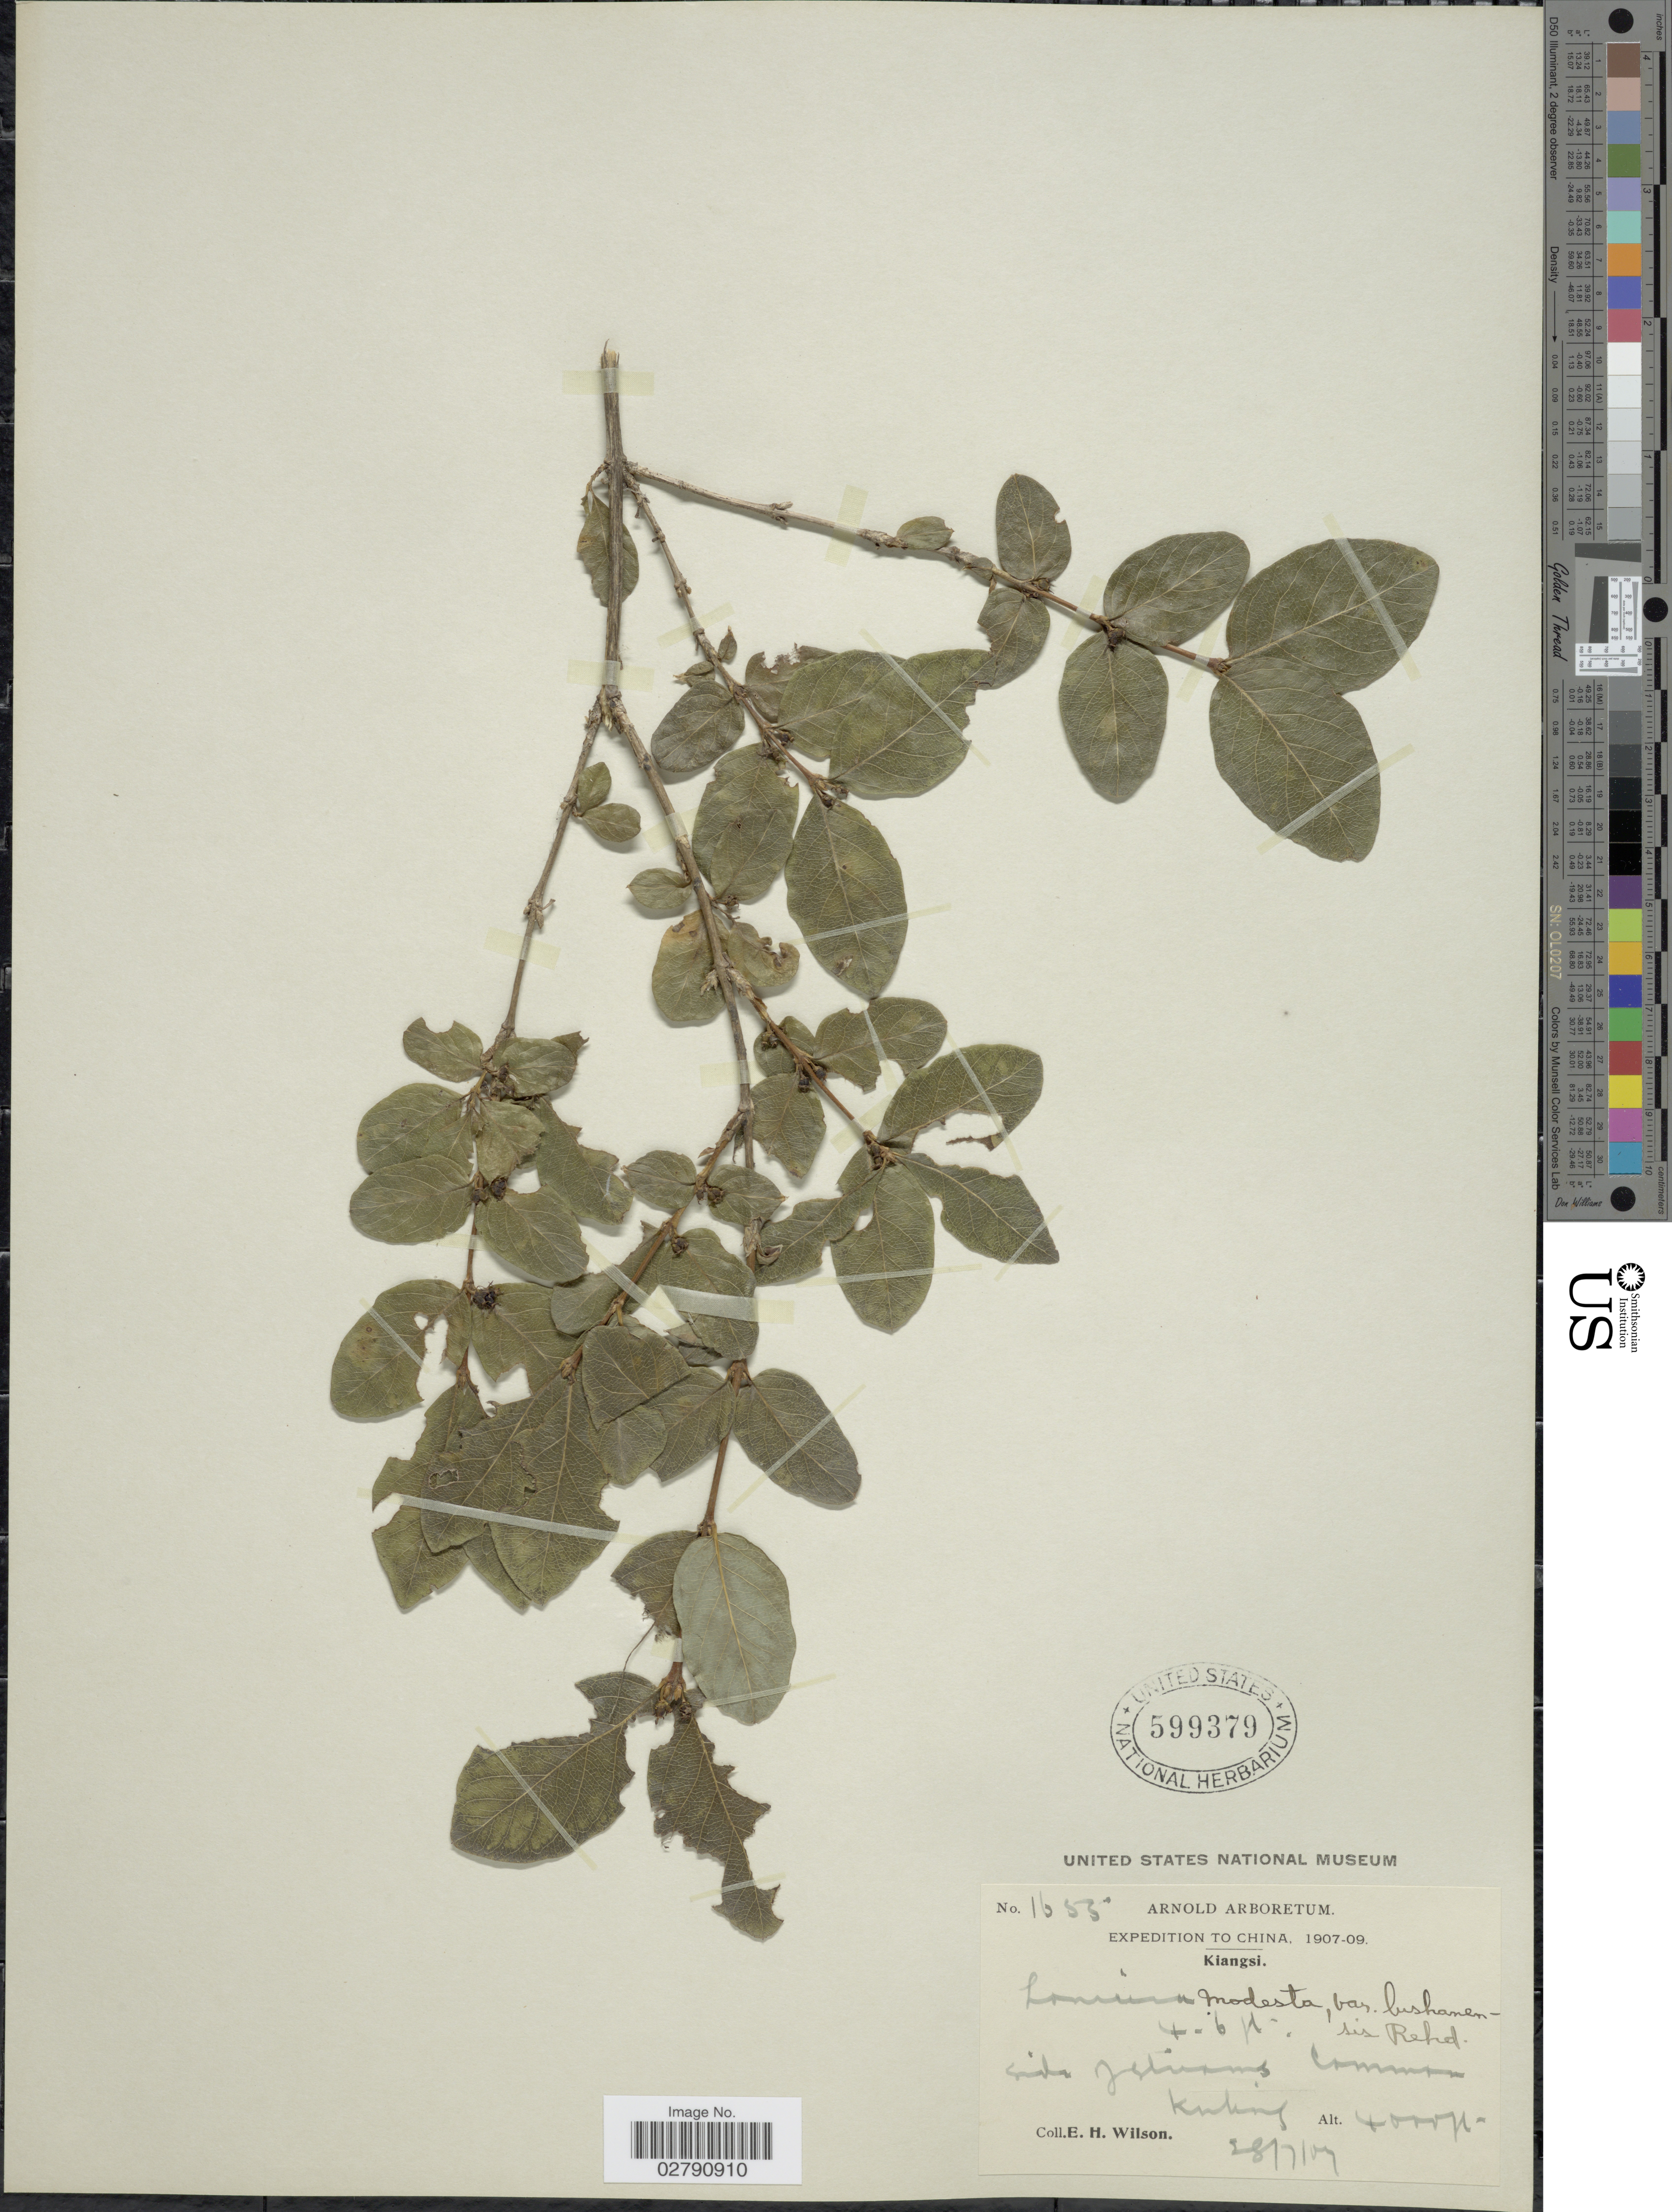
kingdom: Plantae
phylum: Tracheophyta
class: Magnoliopsida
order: Dipsacales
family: Caprifoliaceae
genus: Lonicera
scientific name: Lonicera modesta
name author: Rehder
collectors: E. Wilson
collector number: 1653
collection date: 1907-07-28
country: China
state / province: Jiangxi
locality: Kiangsi. Side upstreams common Kuling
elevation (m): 1219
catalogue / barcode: US 599379